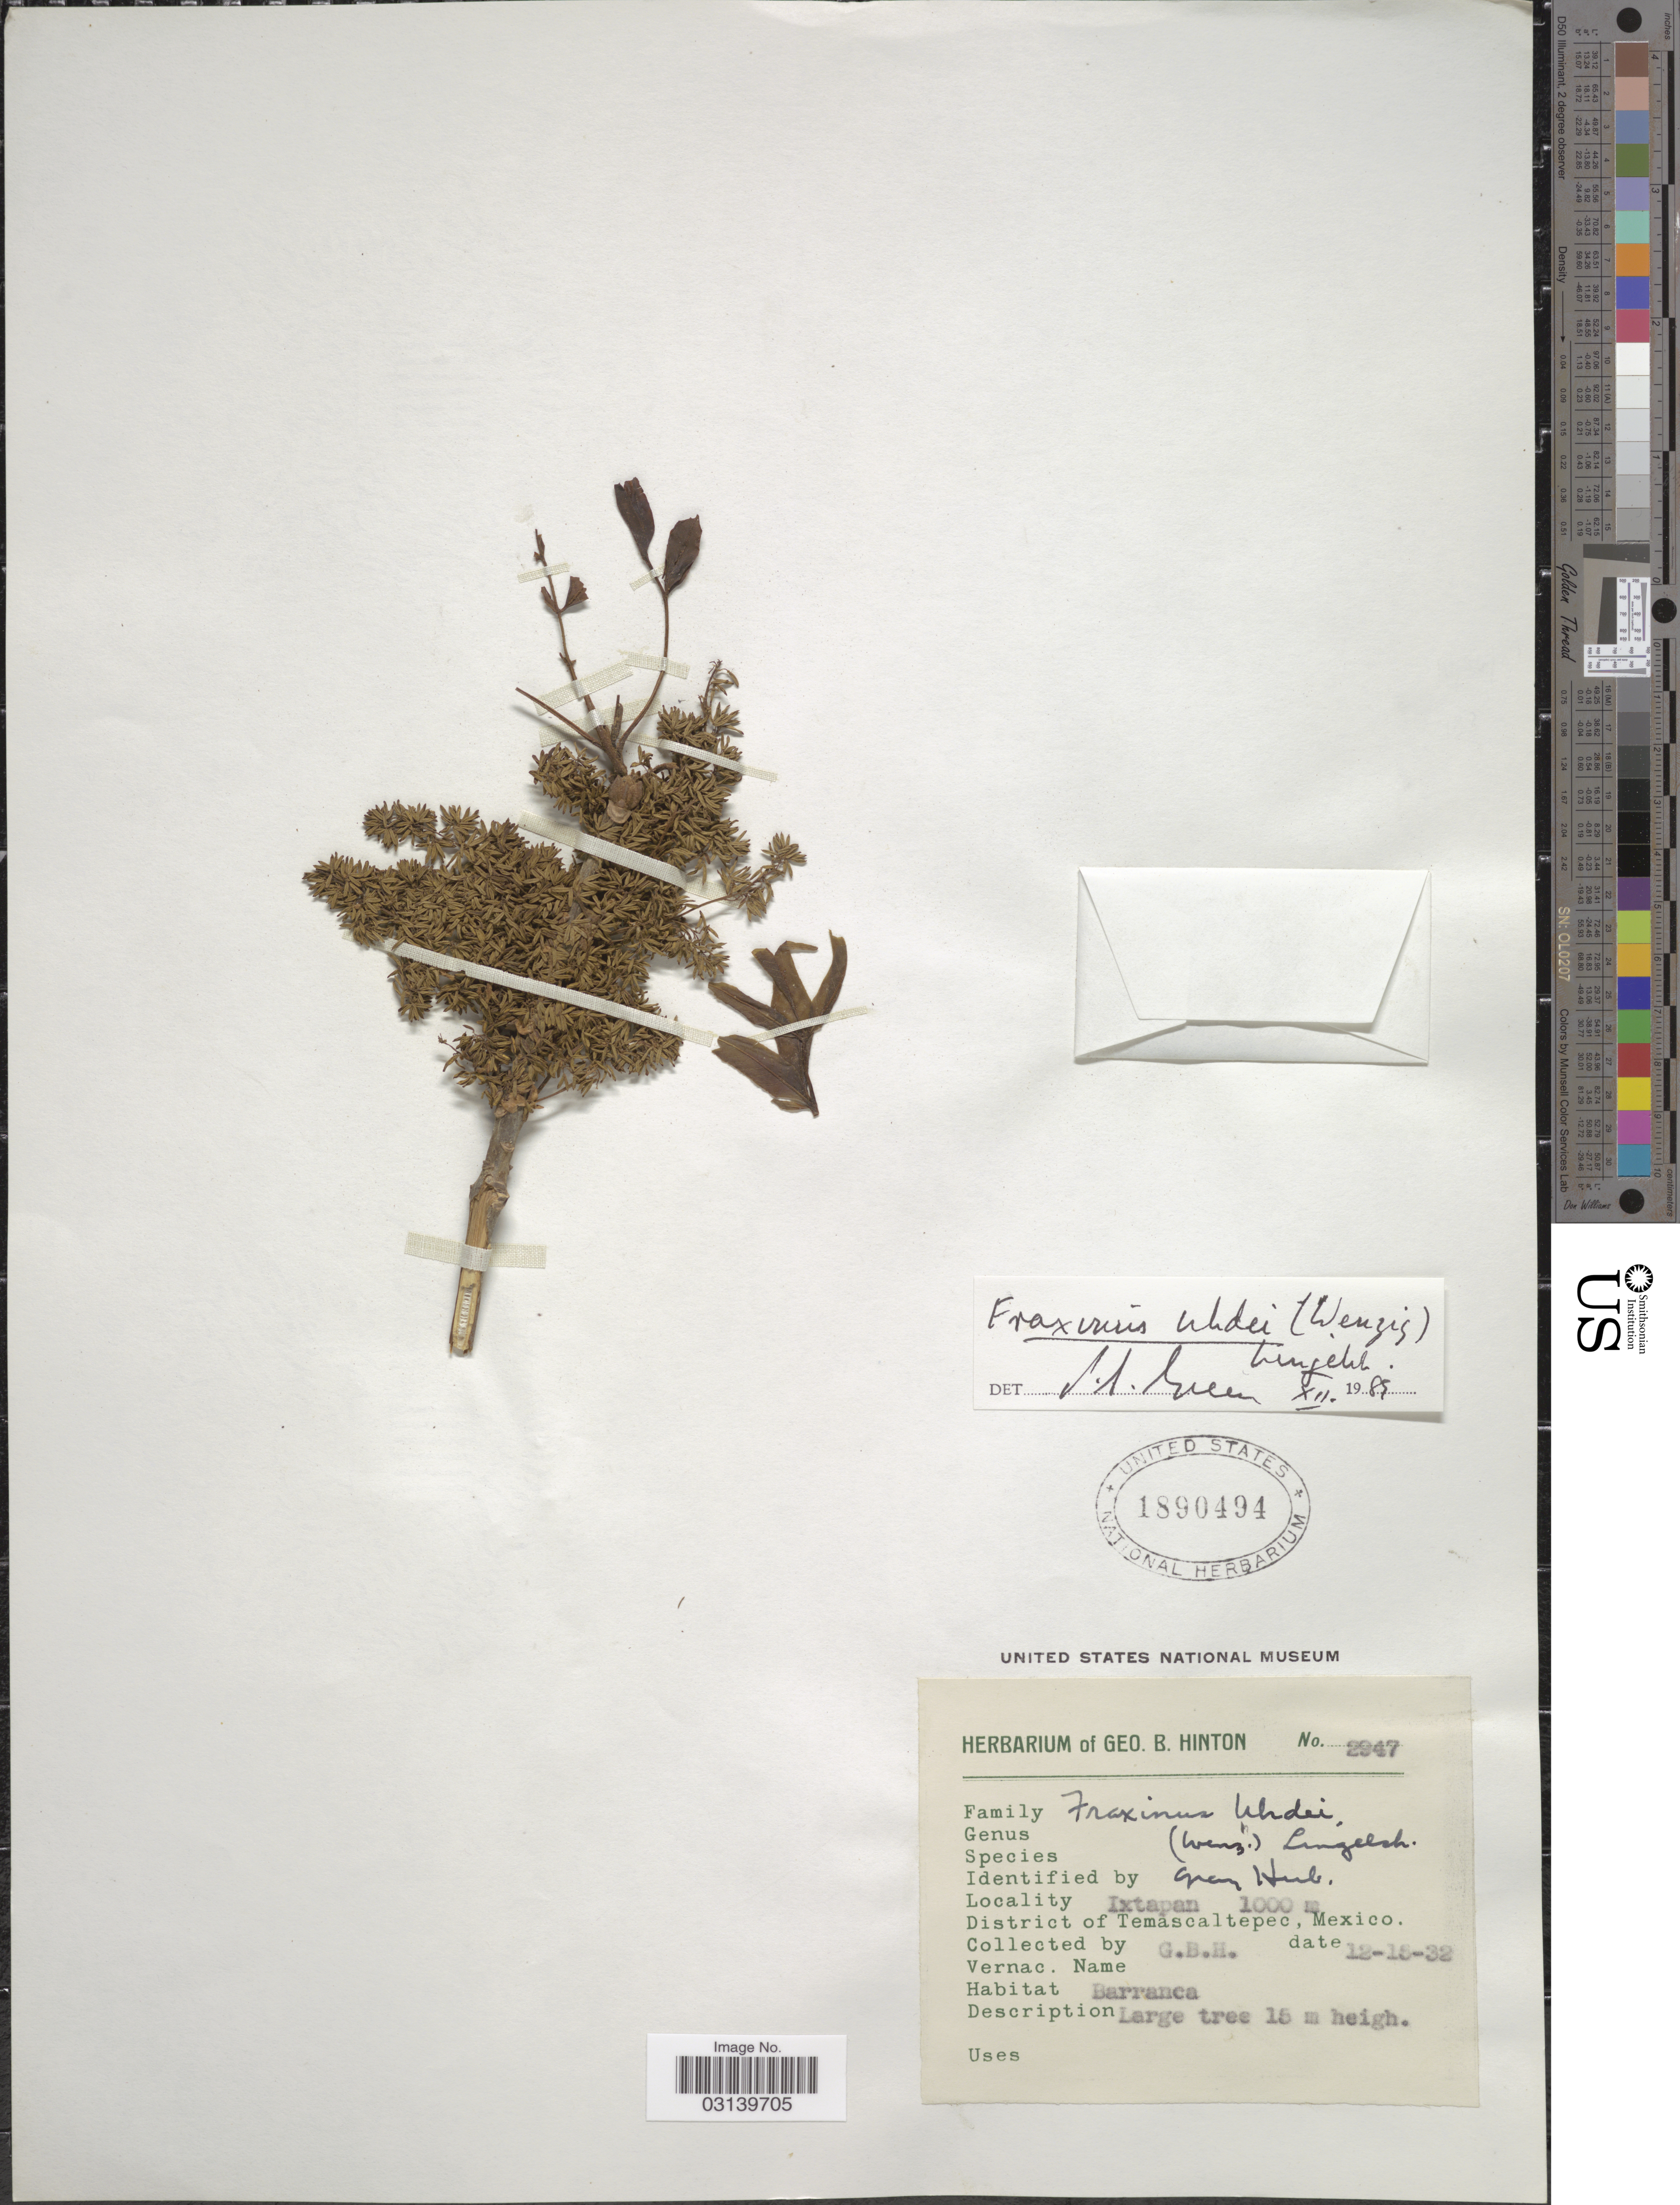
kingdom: Plantae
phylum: Tracheophyta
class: Magnoliopsida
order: Lamiales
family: Oleaceae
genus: Fraxinus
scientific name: Fraxinus uhdei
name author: (Wenz.) Lingelsh.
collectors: G. B. Hinton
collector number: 2947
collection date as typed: Transcribed d/m/y: 15/12/32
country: Mexico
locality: Ixtapan. District of Temascaltepec.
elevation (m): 1000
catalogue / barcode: US 1890494